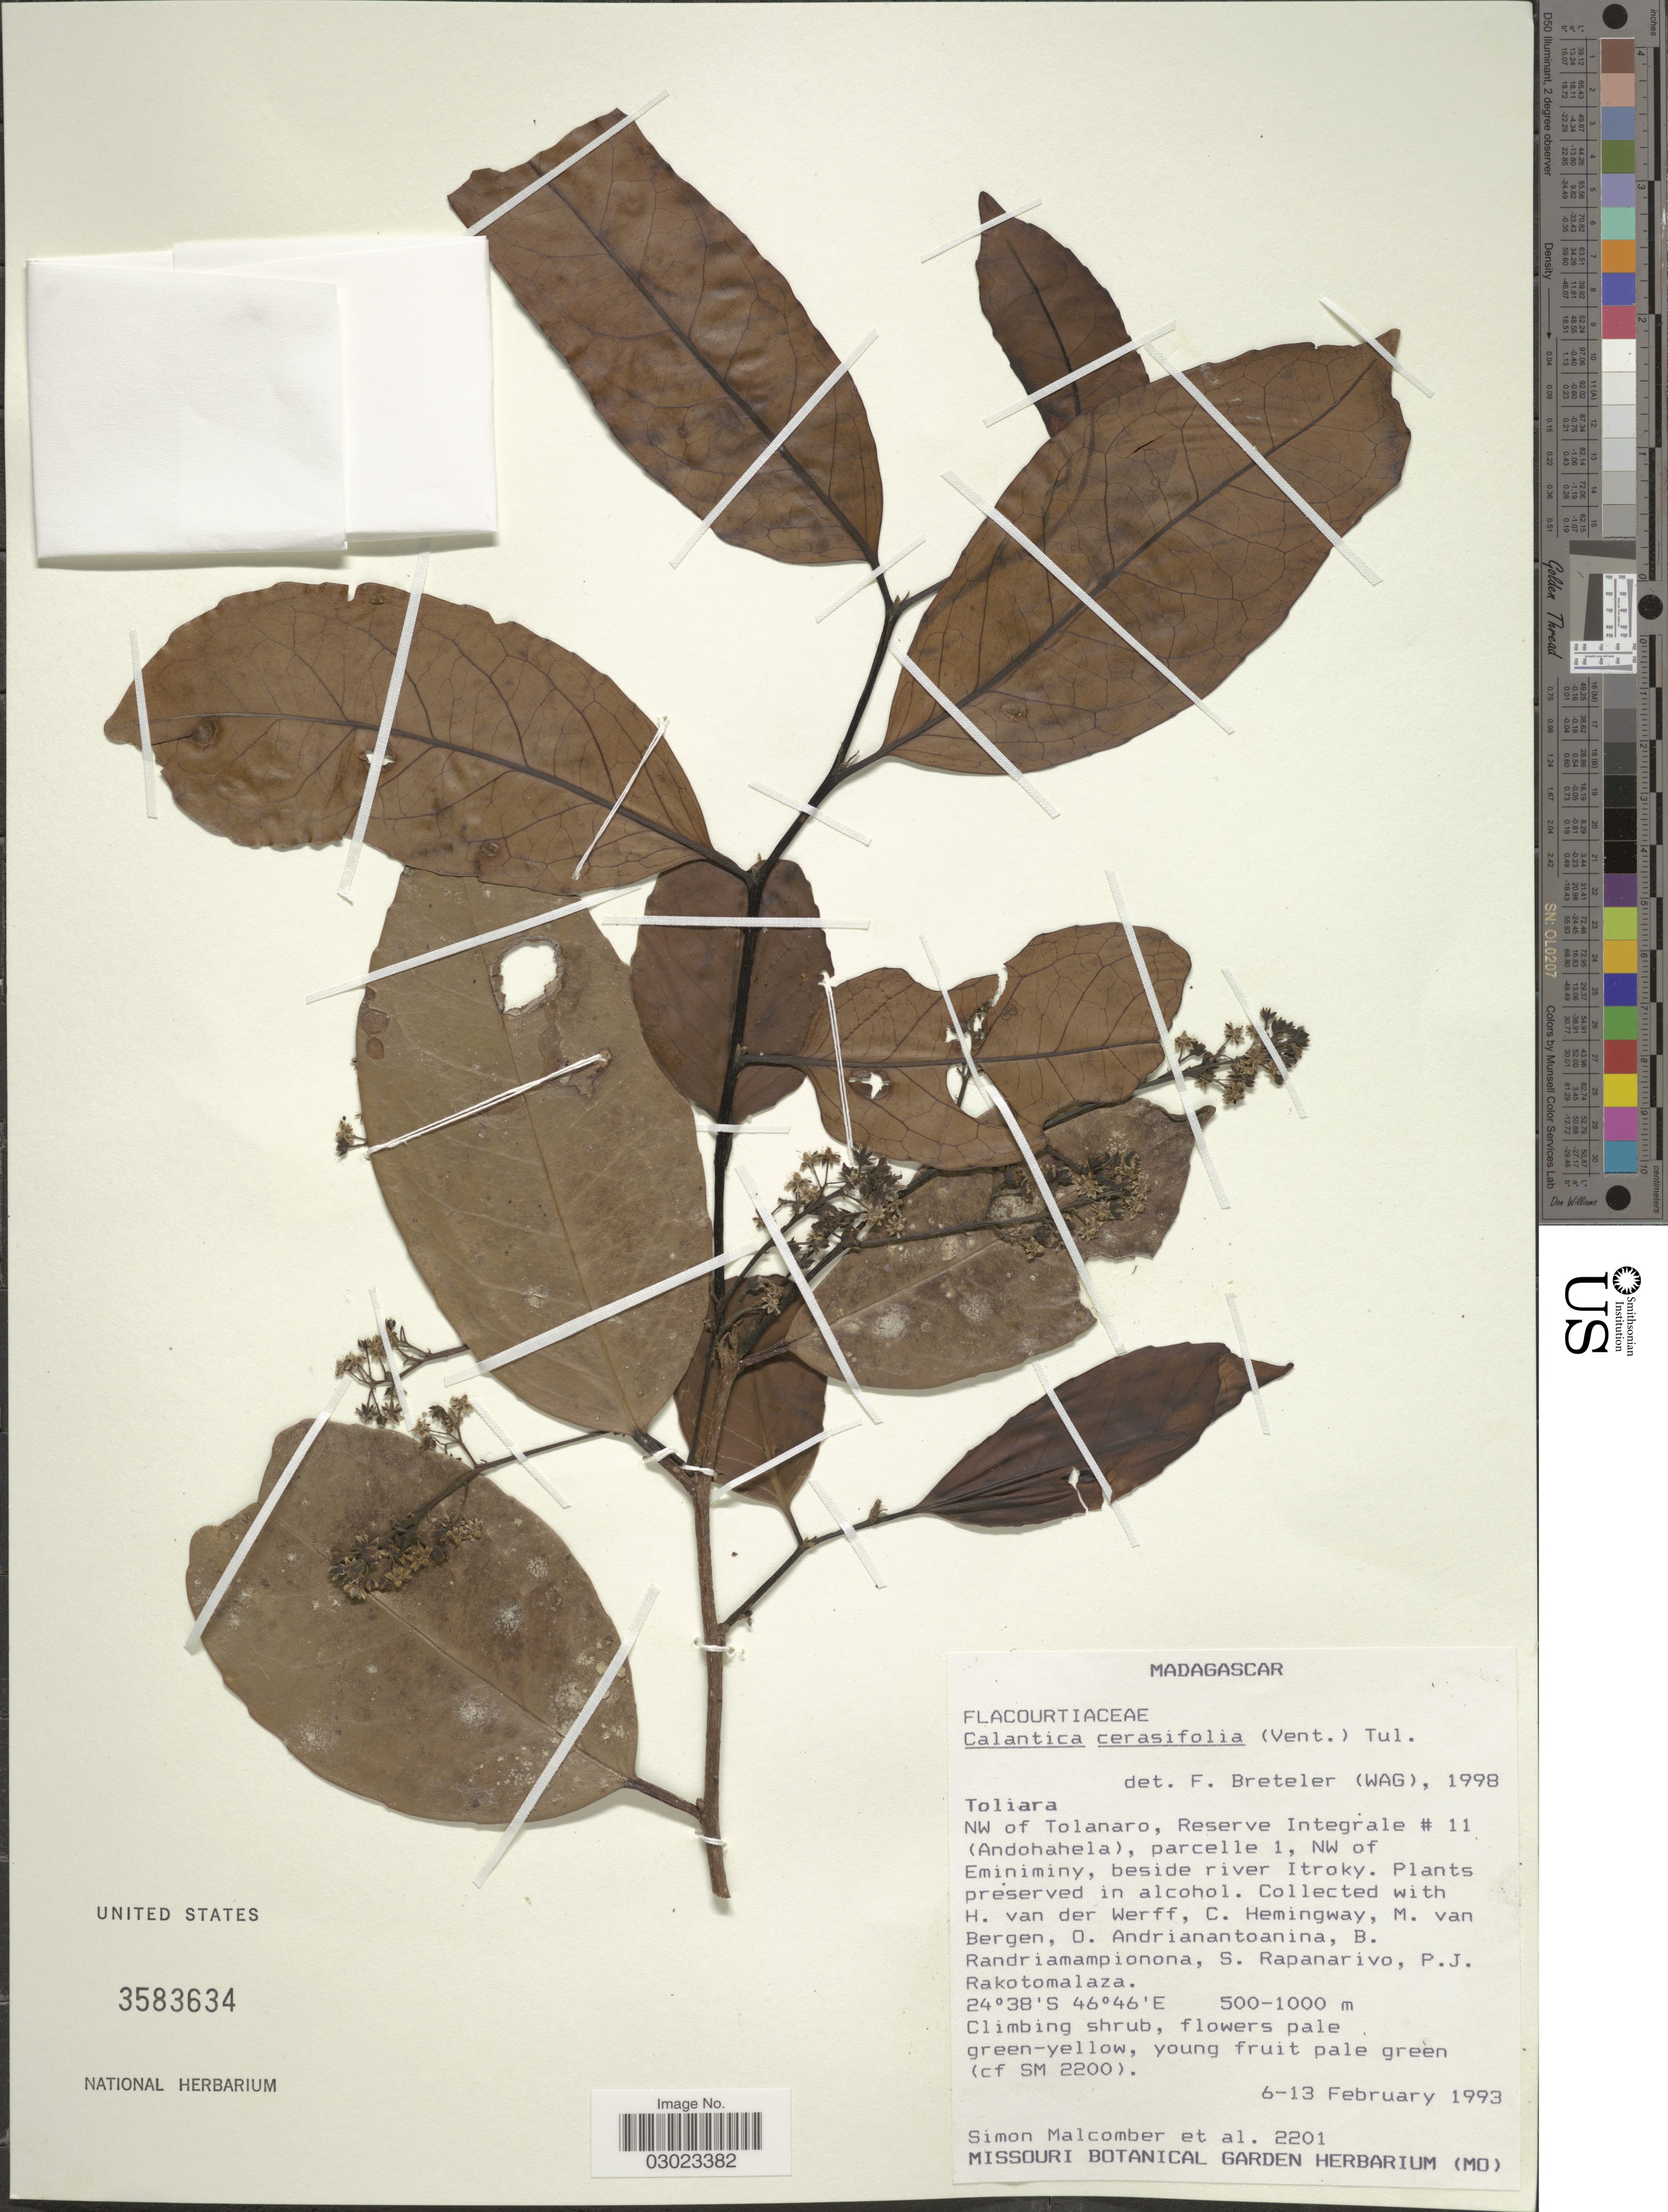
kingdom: Plantae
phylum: Tracheophyta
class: Magnoliopsida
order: Malpighiales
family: Salicaceae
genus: Calantica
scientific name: Calantica cerasifolia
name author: (Vent.) Tul.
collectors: S. T. Malcomber, H. van der Werff, C. Hemingway, M. van Bergen & et al.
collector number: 2201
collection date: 1993-02-06/1993-02-13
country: Madagascar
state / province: Anosy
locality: NW of Tolanaro, Reserve Integrale #11 (Andohahela), parcelle 1, NW of Eminiminy, beside river Itroky.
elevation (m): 500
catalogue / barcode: US 3583634